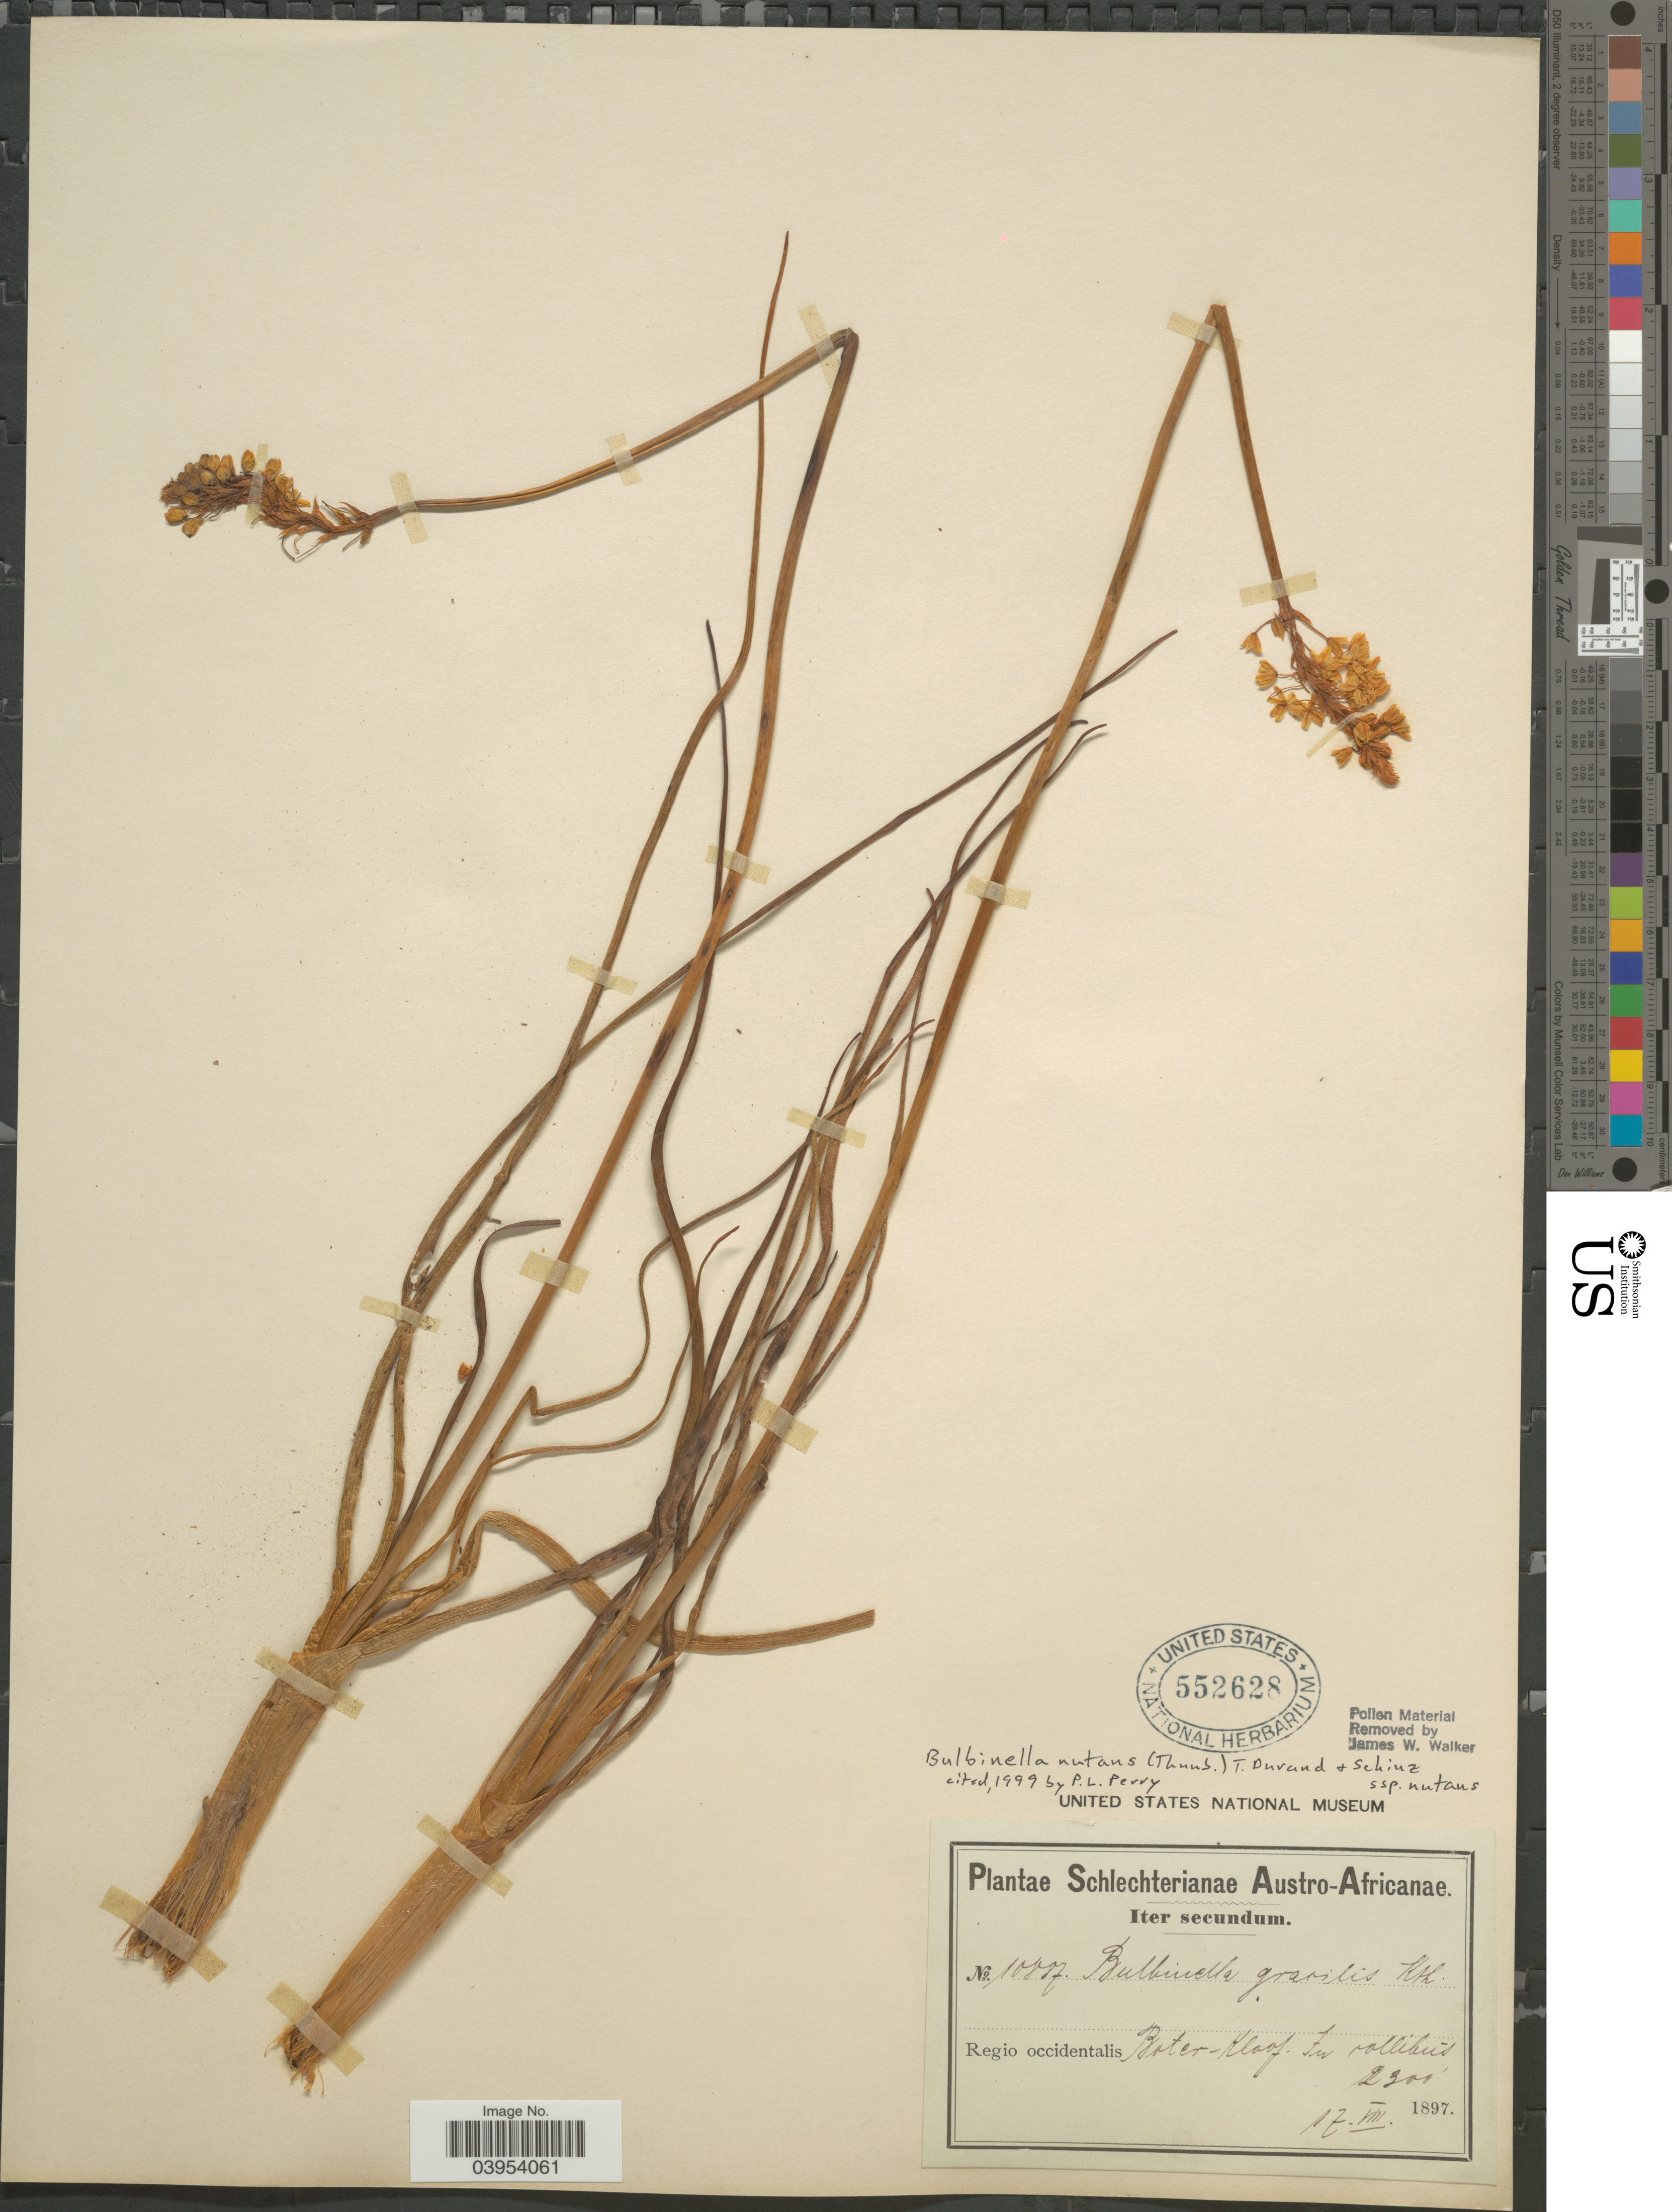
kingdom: Plantae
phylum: Tracheophyta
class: Liliopsida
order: Asparagales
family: Asphodelaceae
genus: Bulbinella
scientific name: Bulbinella nutans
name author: (Thunb.) Durand & Schinz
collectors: Schlechter, --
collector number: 10887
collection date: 1897-08-17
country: South Africa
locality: Austro-Africanae. Regio occidentalis Bater-Kloof. In collibús.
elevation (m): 701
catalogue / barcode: US 552628